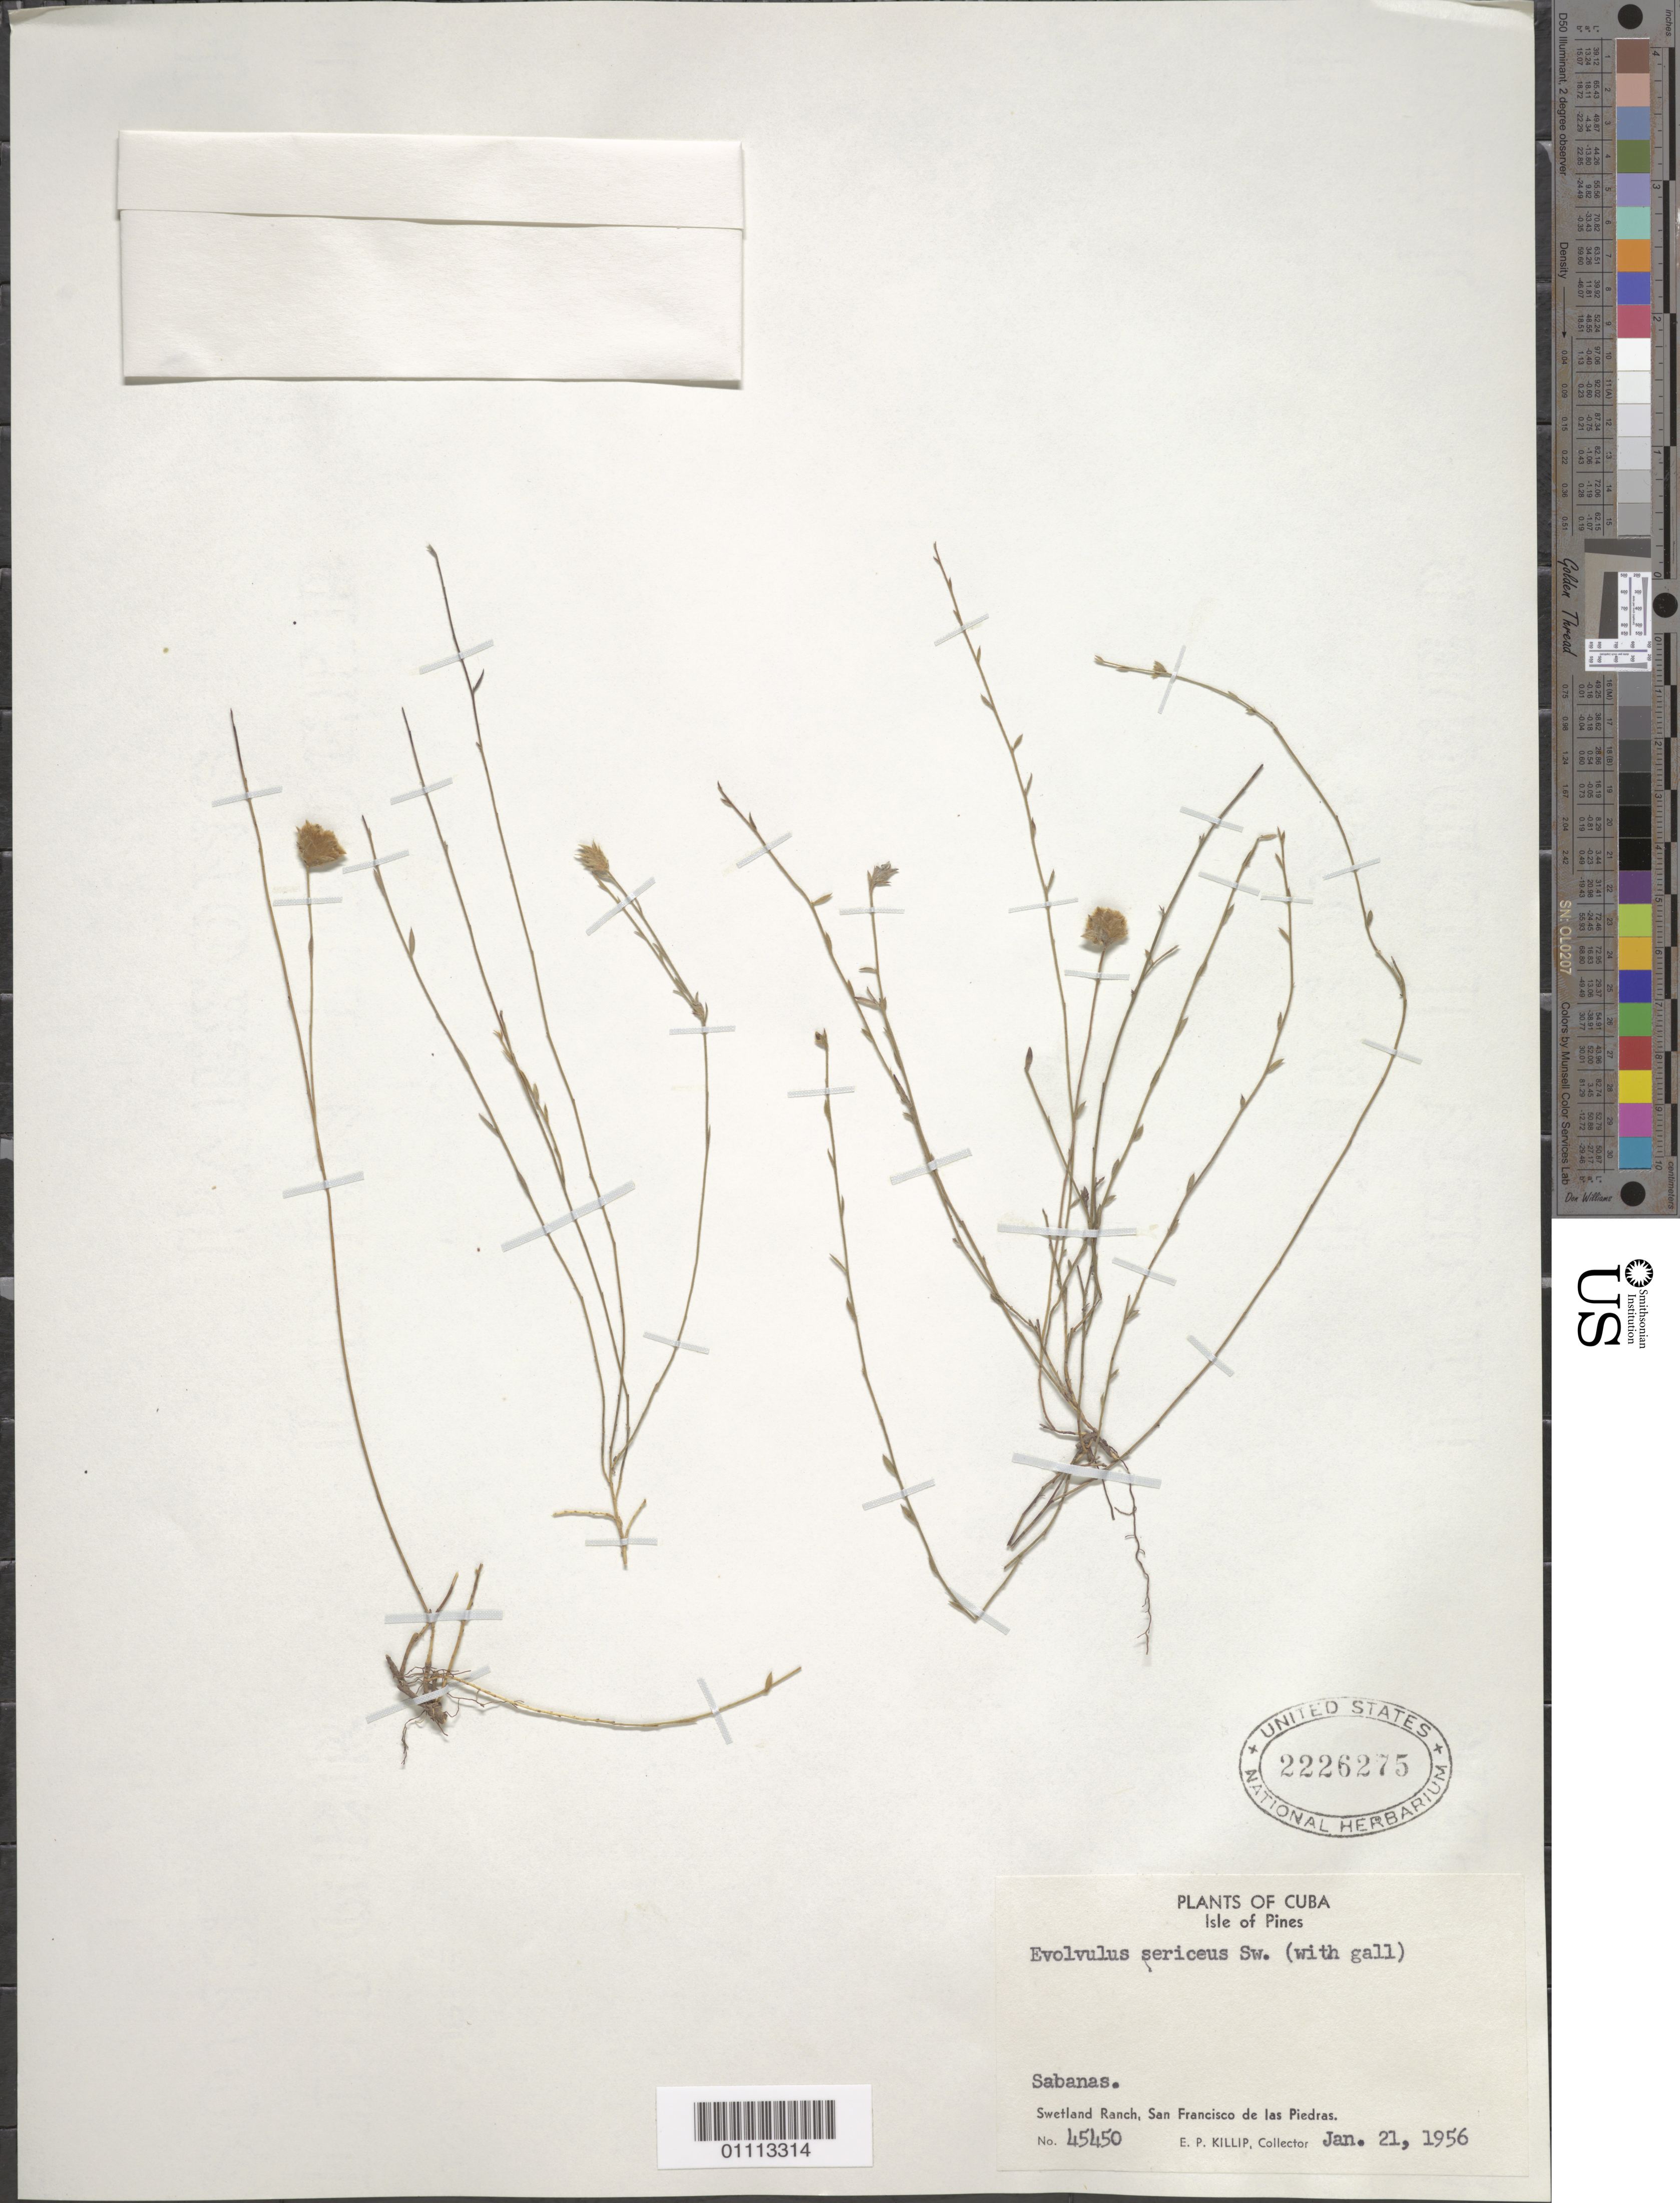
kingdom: Plantae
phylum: Tracheophyta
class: Magnoliopsida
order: Solanales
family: Convolvulaceae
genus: Evolvulus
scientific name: Evolvulus sericeus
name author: Sw.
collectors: E. P. Killip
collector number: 45450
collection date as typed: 21 Jan 1956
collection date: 1956-01-21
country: Cuba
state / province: Isla de La Juventud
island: Isla de la Juventud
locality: Swetland Ranch, San Francisco de las Piedras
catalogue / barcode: US 2226275